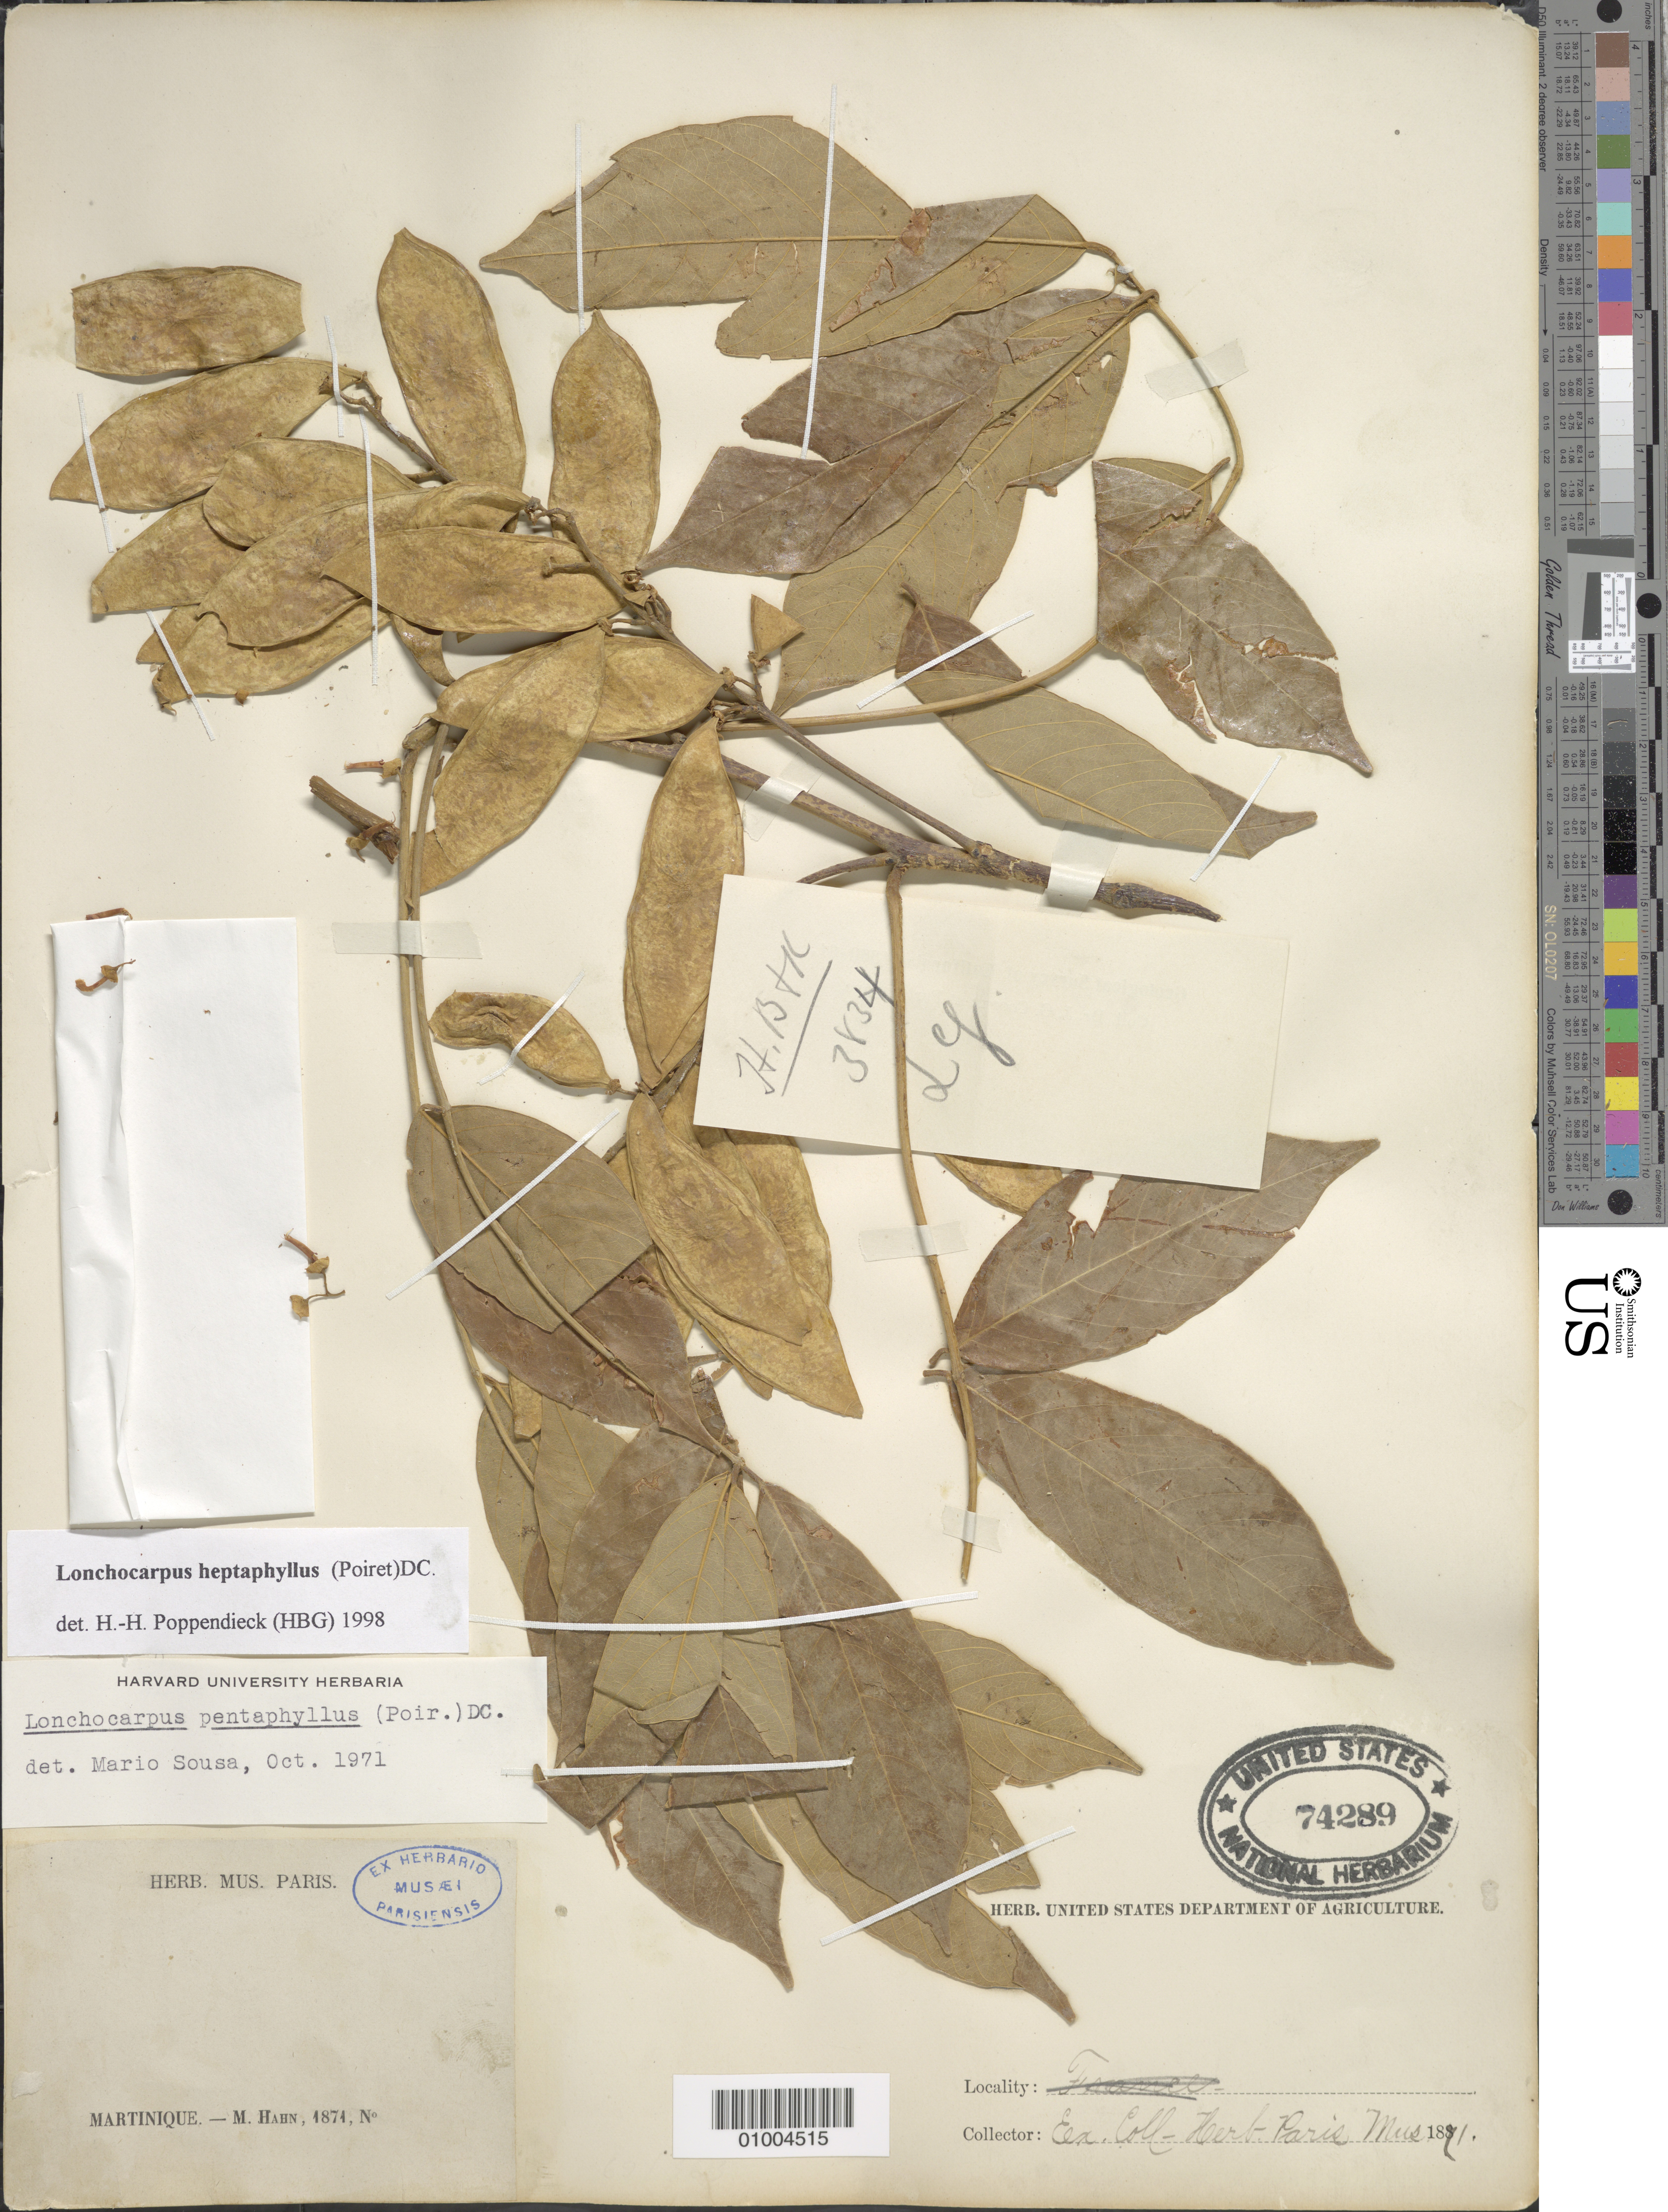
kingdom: Plantae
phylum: Tracheophyta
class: Magnoliopsida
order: Fabales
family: Fabaceae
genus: Lonchocarpus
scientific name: Lonchocarpus heptaphyllus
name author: (Poir.) DC.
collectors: M. Hahn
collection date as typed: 1874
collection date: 1874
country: Martinique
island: Martinique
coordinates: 0 N, 0 E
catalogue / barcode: US 74289